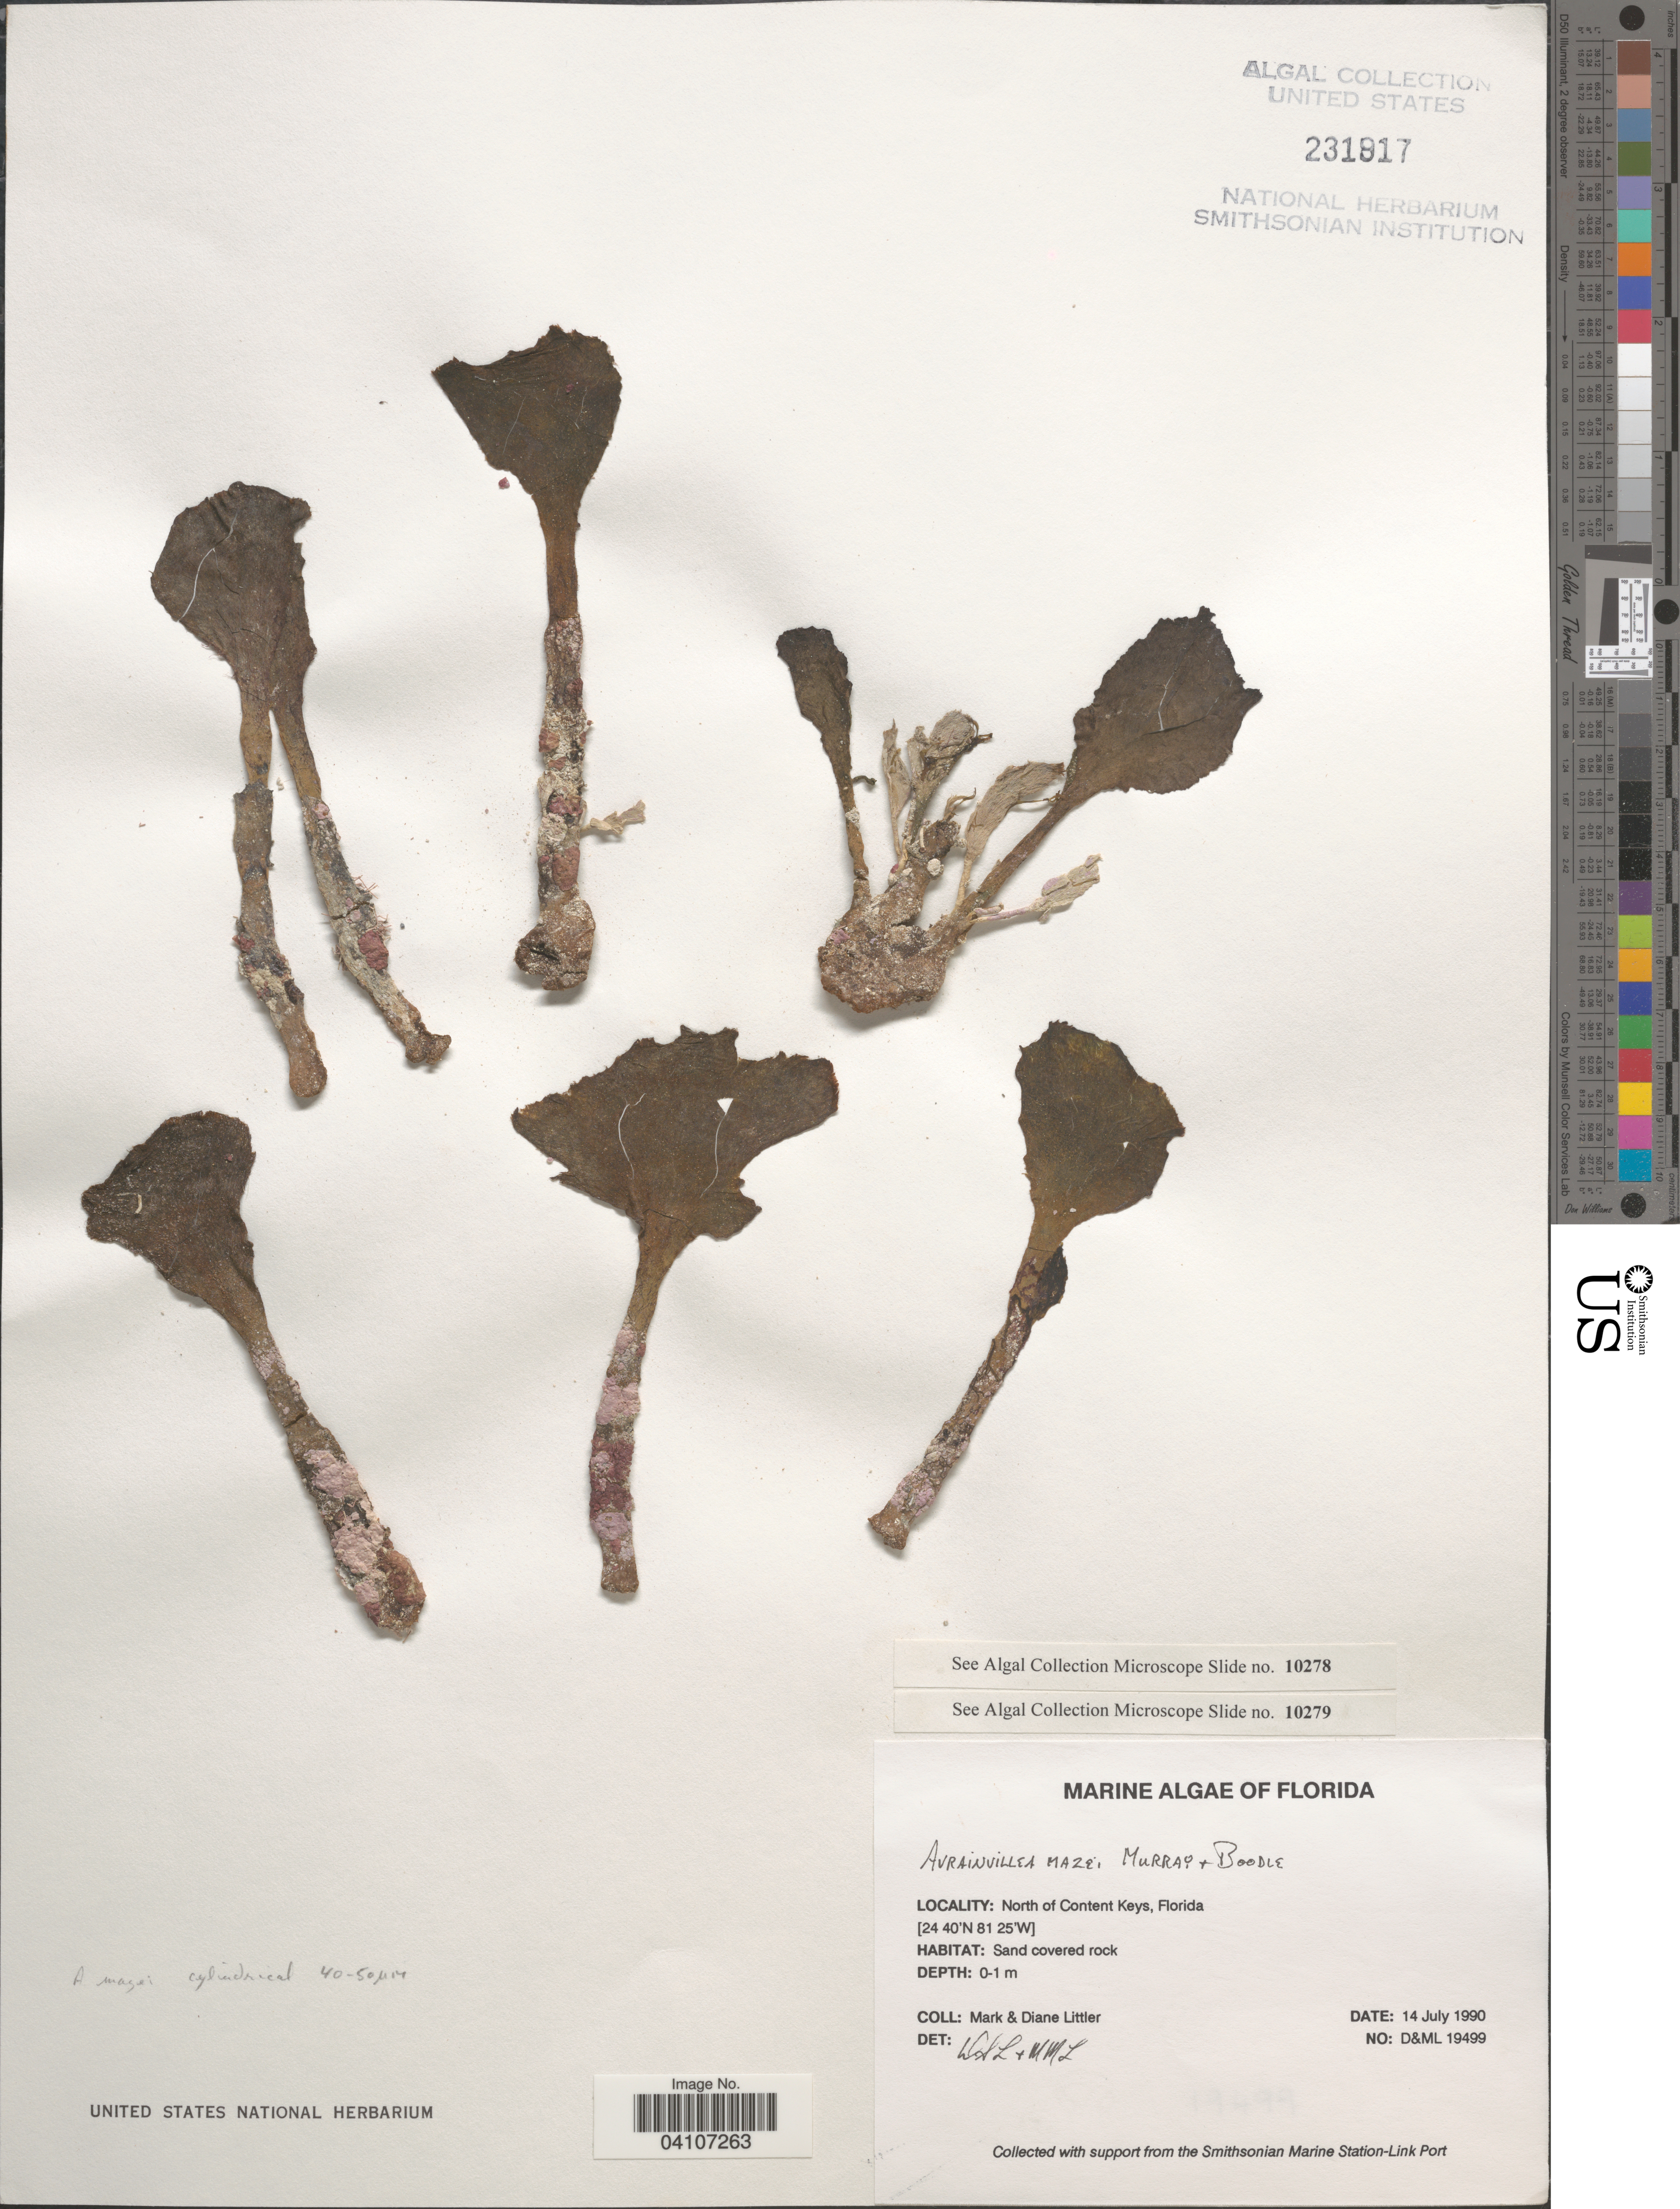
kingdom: Plantae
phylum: Chlorophyta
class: Ulvophyceae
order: Bryopsidales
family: Dichotomosiphonaceae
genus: Avrainvillea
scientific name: Avrainvillea mazei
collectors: M. M. Littler & D. S. Littler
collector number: D&ML19499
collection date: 1990-07-14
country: United States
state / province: Florida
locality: North of Content Keys.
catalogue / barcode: US 231917